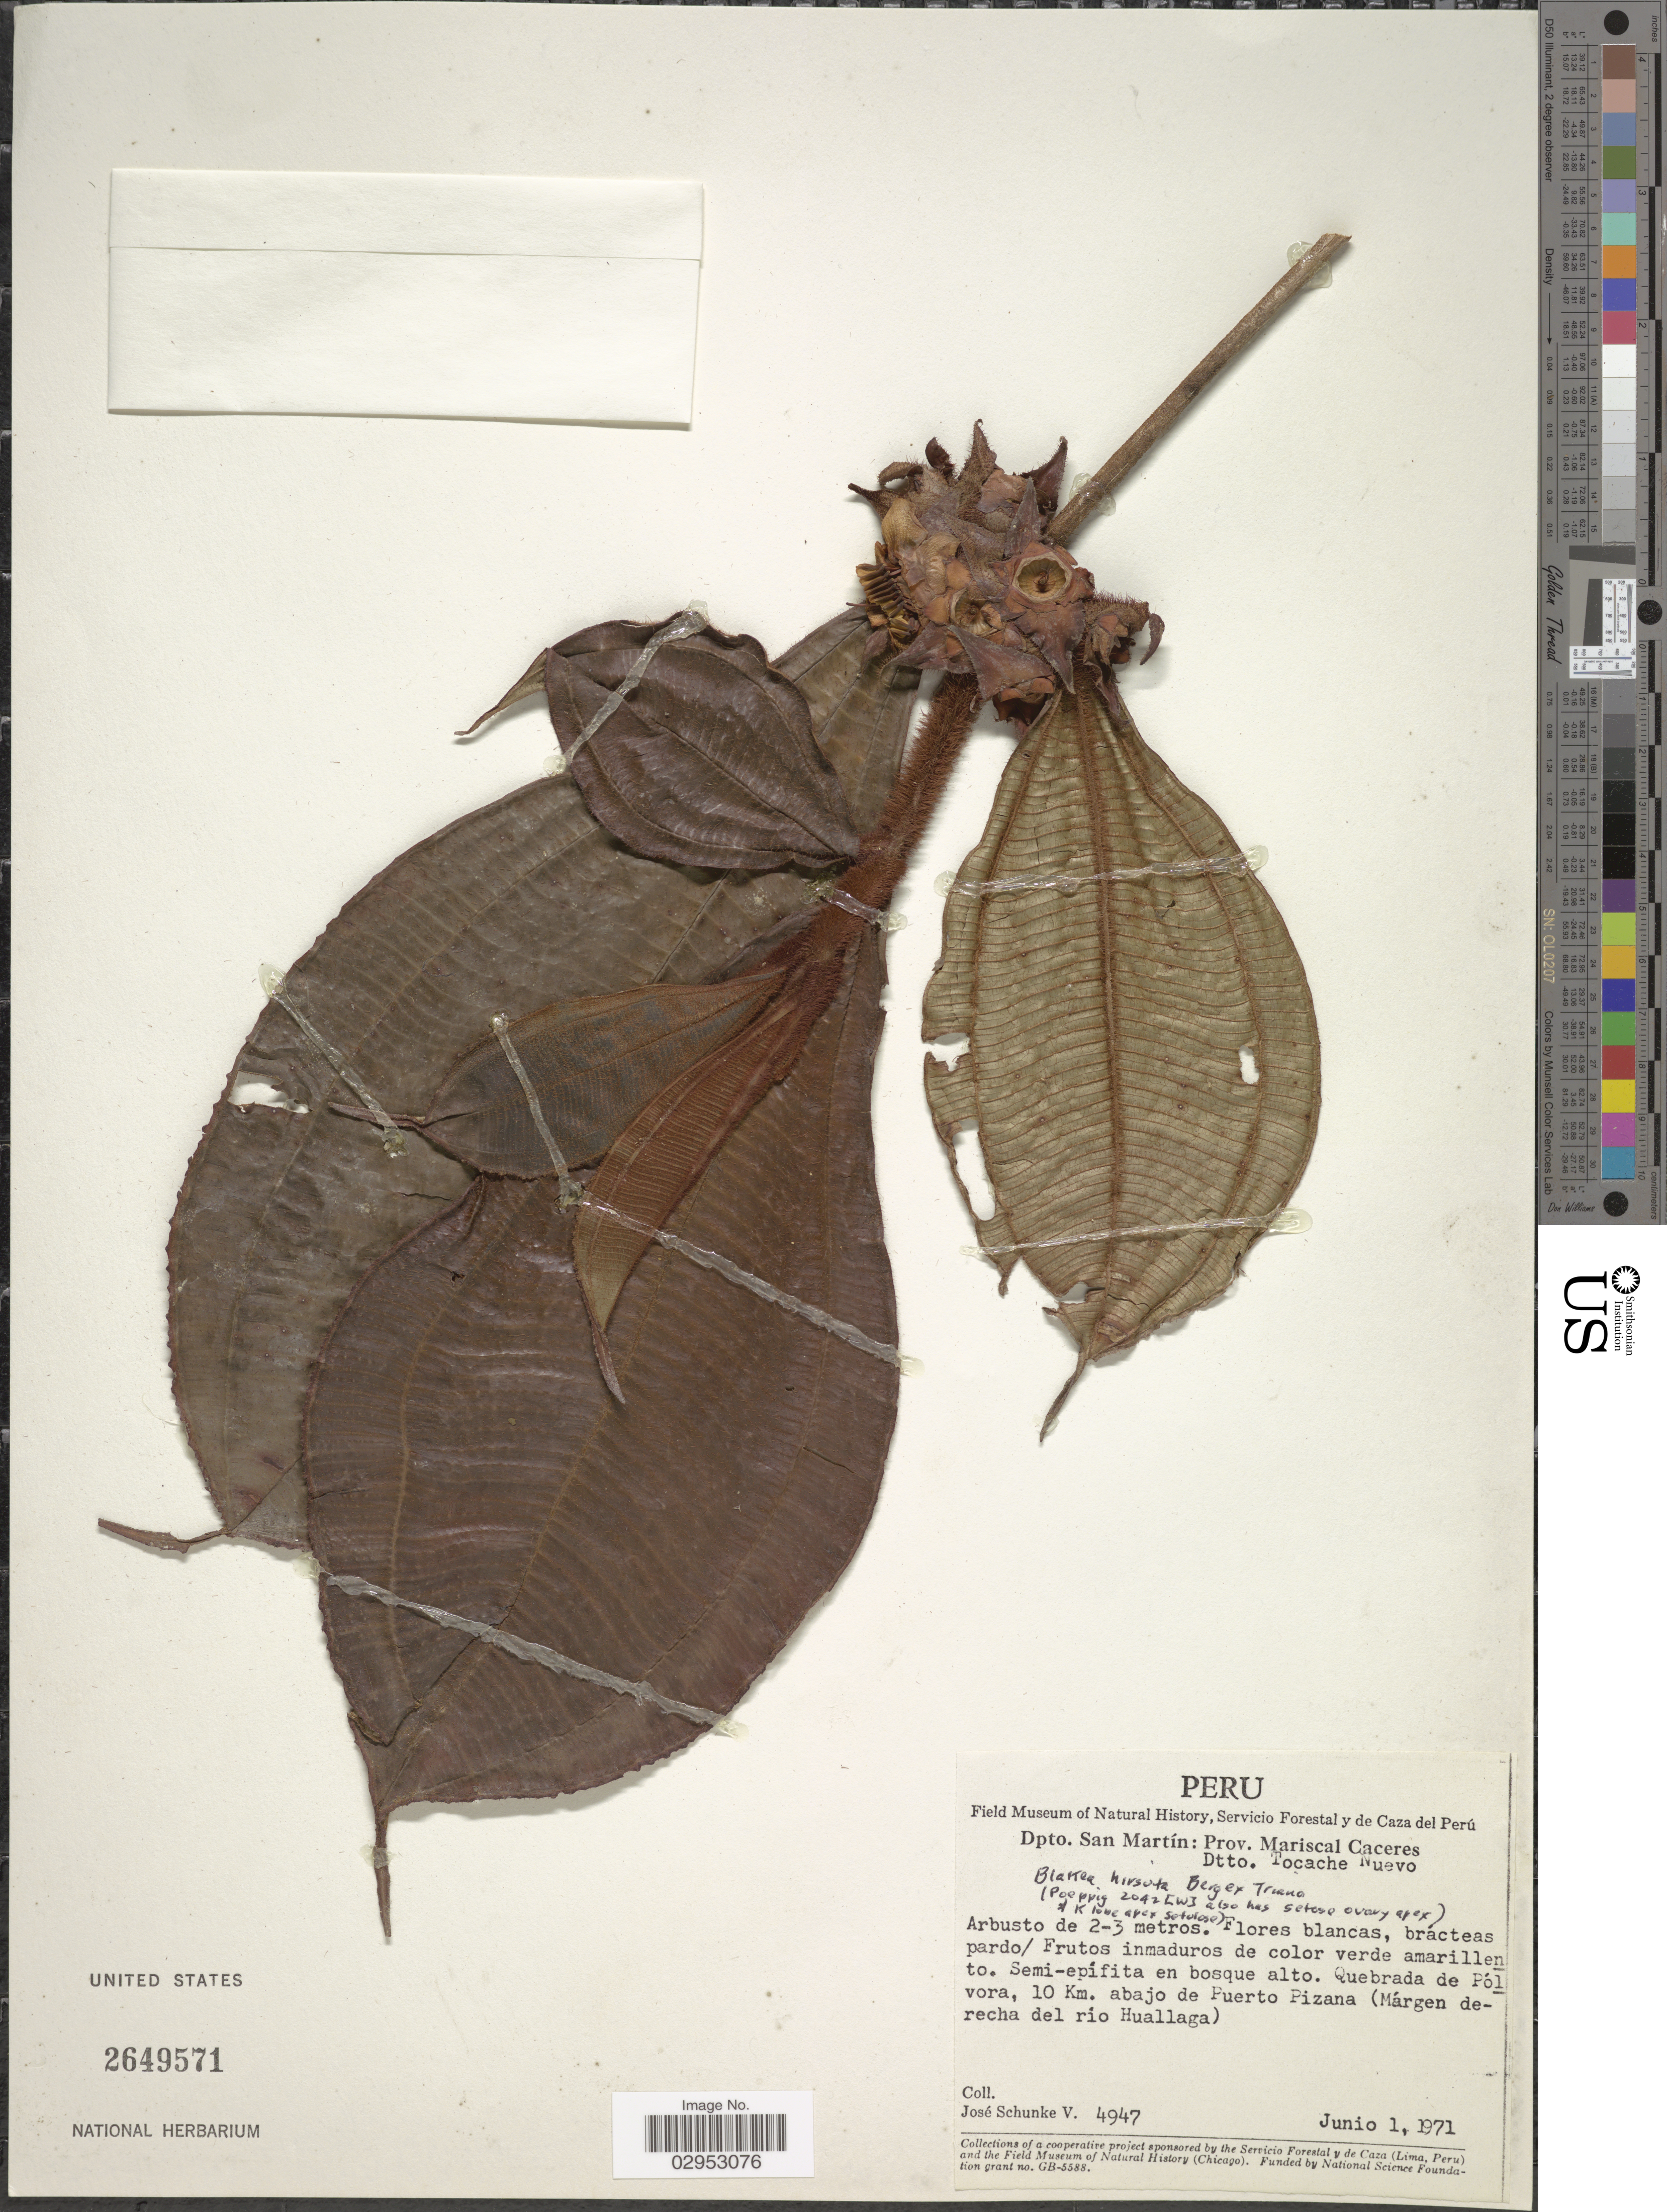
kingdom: Plantae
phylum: Tracheophyta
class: Magnoliopsida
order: Myrtales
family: Melastomataceae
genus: Blakea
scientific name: Blakea hirsuta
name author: O. Berg ex Triana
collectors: J. Schunke Vigo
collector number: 4947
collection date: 1971-06-01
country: Peru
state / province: San Martín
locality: Dpto. San Martín: Prov. Mariscal Caceres. Dtto. Tocache Nuevo. Semi-epífita en bosque alto. Quebrada de Pólvora, 10 Km. abajo de Puerto Pizana (Márgen derecha del río Huallaga).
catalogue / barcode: US 2649571